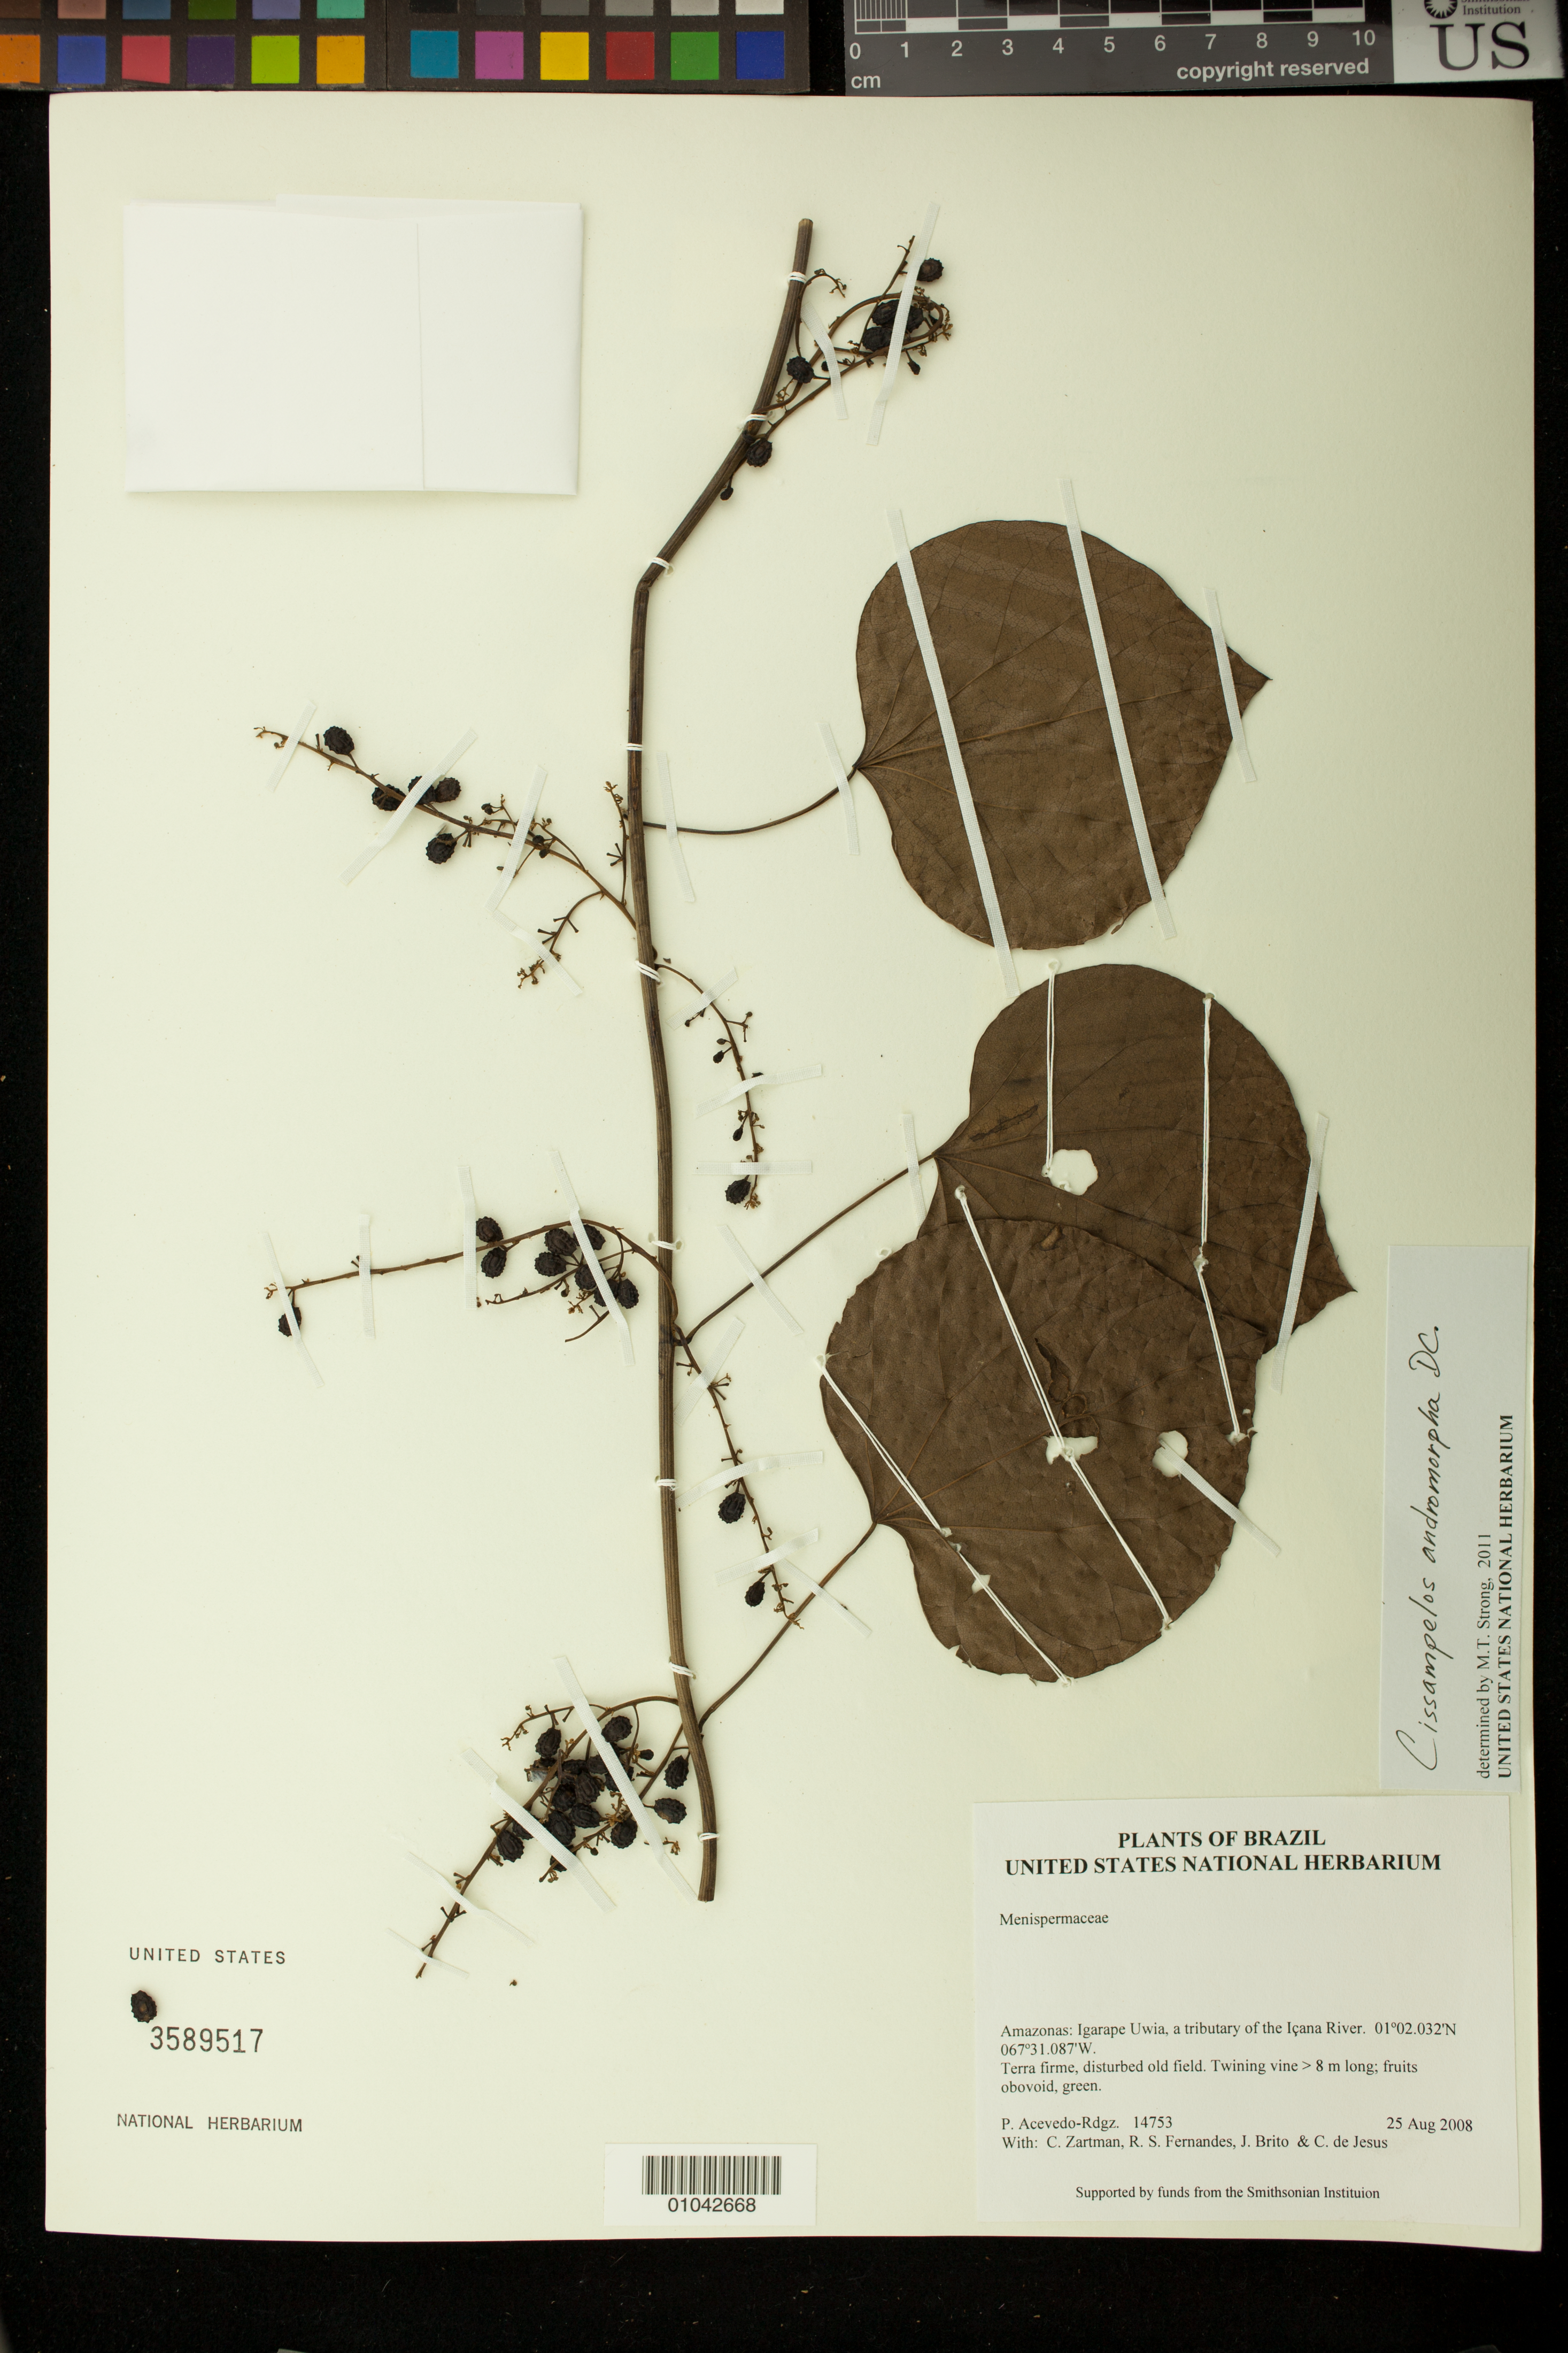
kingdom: Plantae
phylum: Tracheophyta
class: Magnoliopsida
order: Ranunculales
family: Menispermaceae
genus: Cissampelos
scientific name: Cissampelos andromorpha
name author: DC.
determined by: Strong, M. T., (US), Smithsonian Institution - National Museum of Natural History (UNITED STATES)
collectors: P. Acevedo-Rodr., C. Zartman, R. Fernandes, J. Brito & C. de Jesus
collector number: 14753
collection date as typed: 25 Aug 2008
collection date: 2008-08-25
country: Brazil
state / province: Amazonas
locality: Amazonas: Igarape Uwia, a tributary of the Içana River.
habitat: Terra firme, disturbed old field.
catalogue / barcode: US 3589517